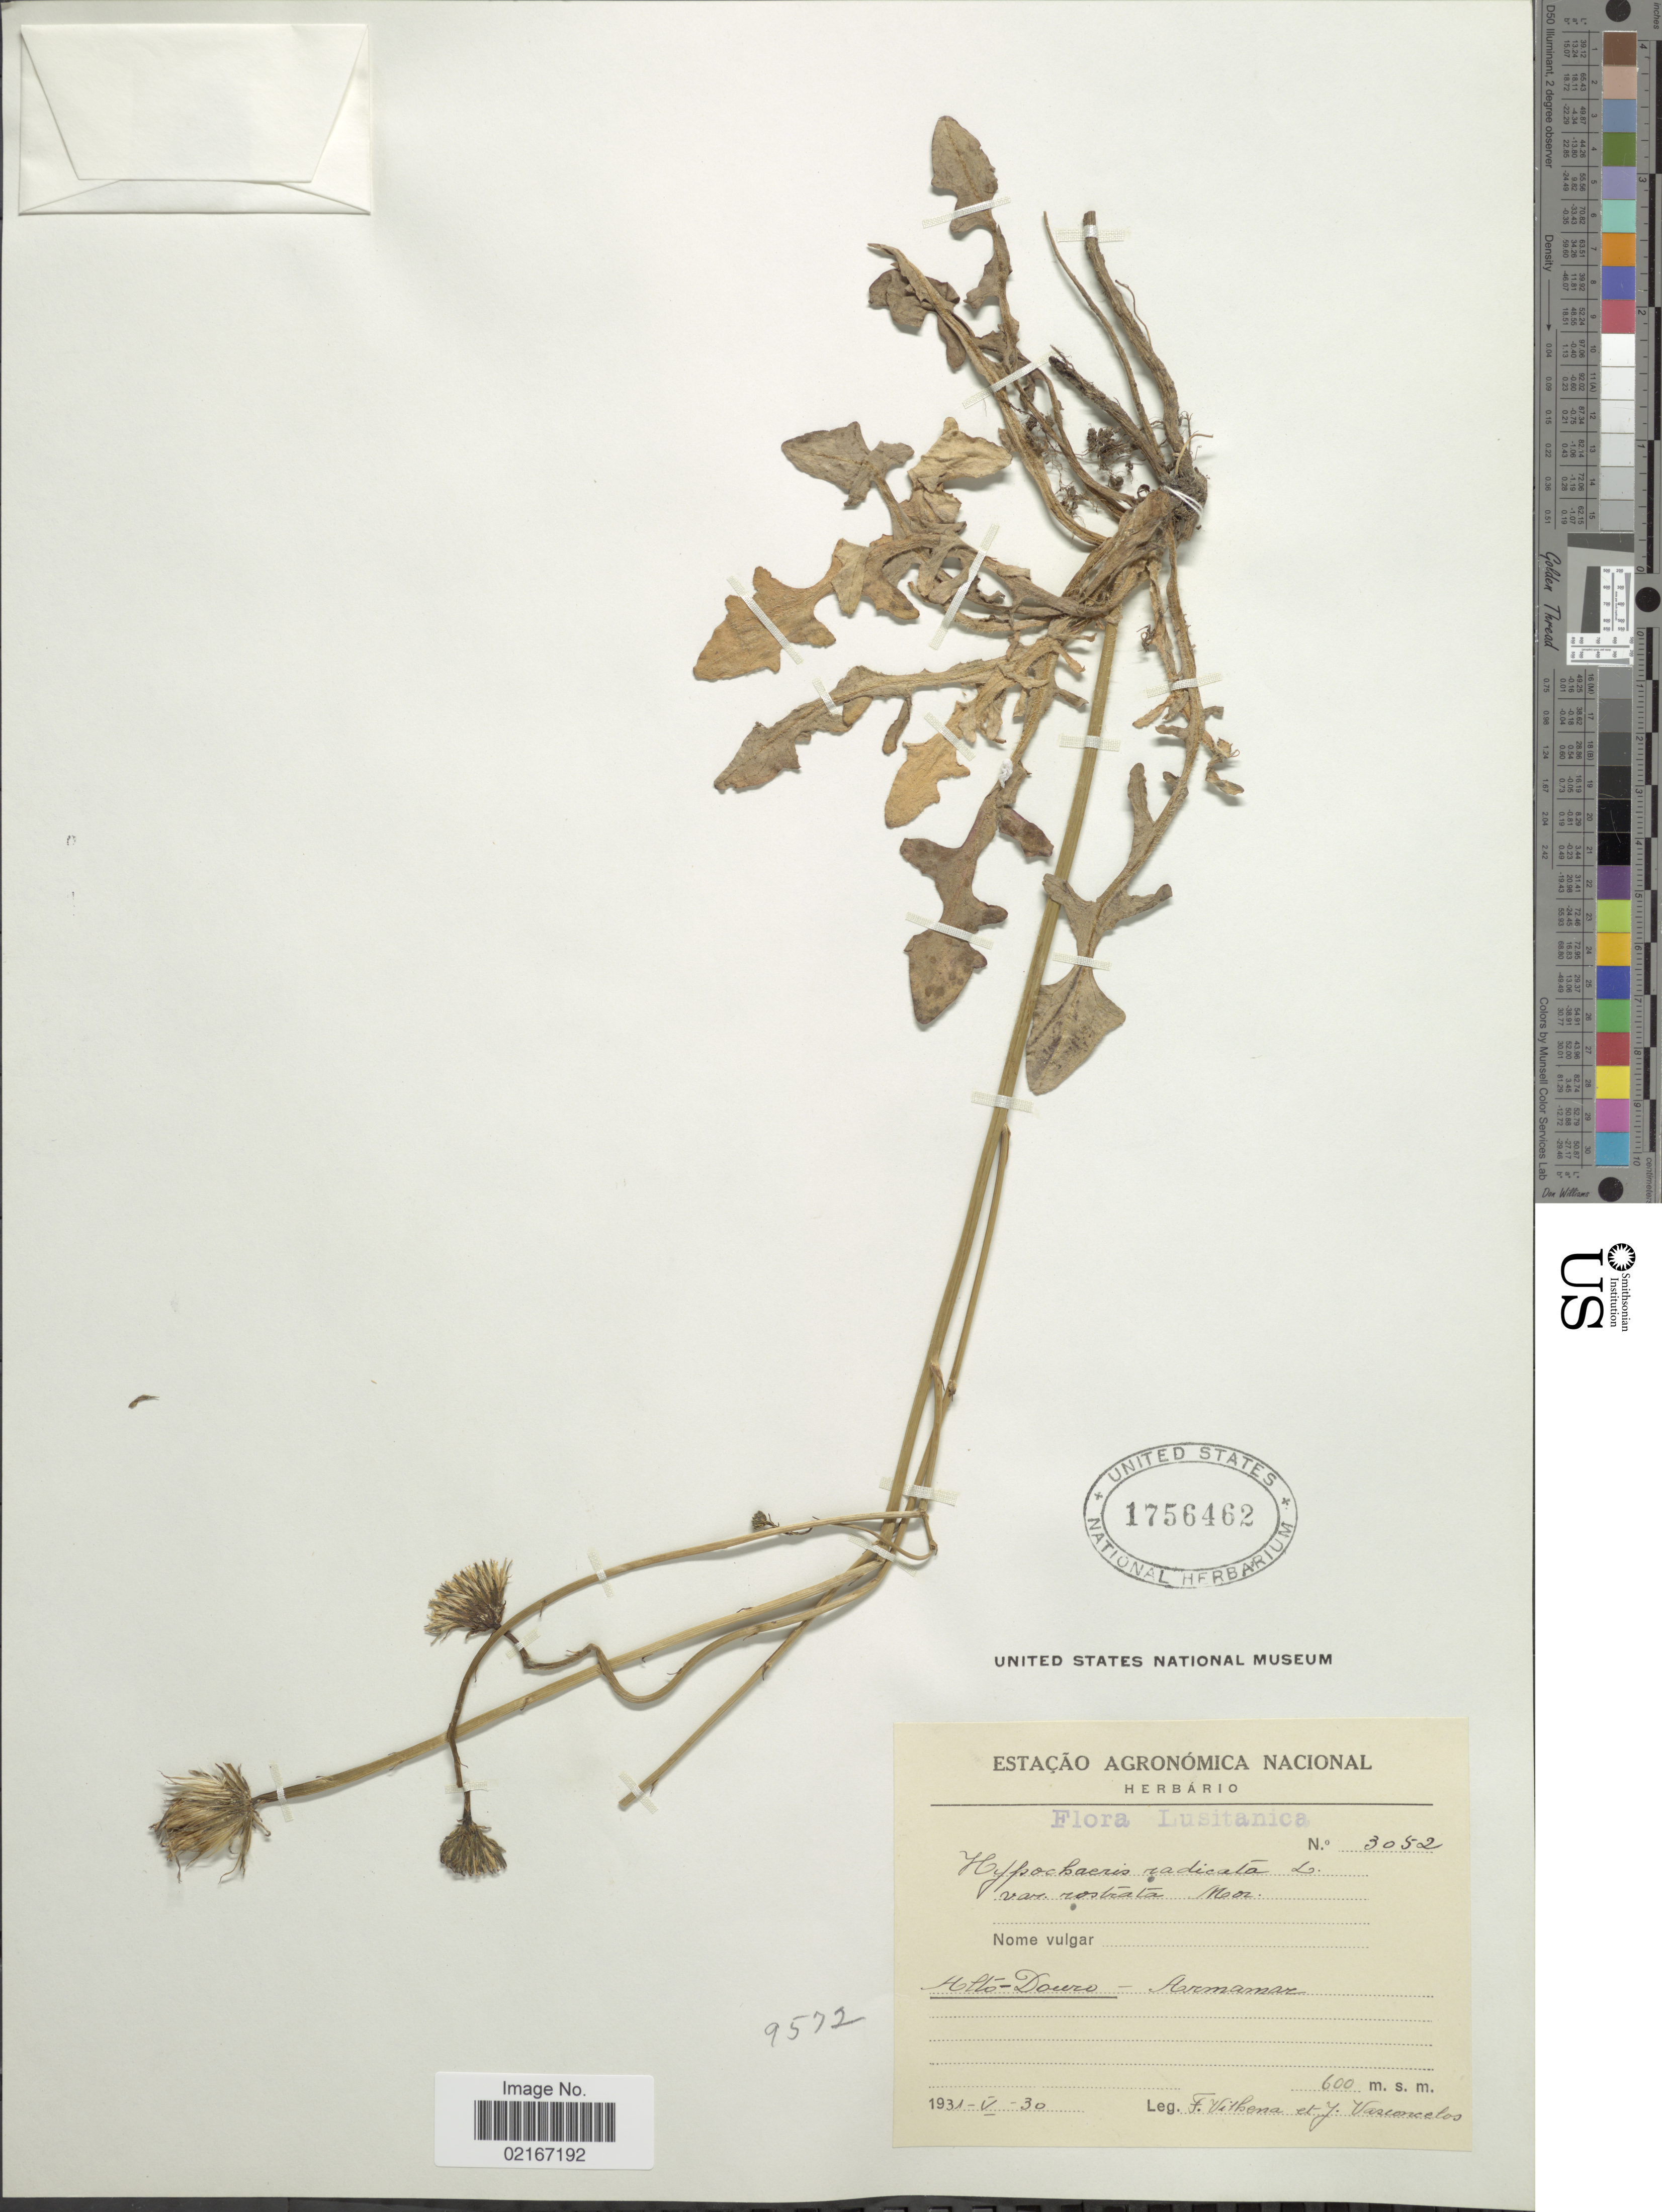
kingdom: Plantae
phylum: Tracheophyta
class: Magnoliopsida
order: Asterales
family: Asteraceae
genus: Hypochaeris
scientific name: Hypochaeris radicata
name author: L.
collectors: F. Vilhena & J. Vasconcelos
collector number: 3052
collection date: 1931-05-30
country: Portugal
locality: Lusitanica, Hlto-Douro, Armamar [interpreted]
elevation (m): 600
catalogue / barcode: US 1756462